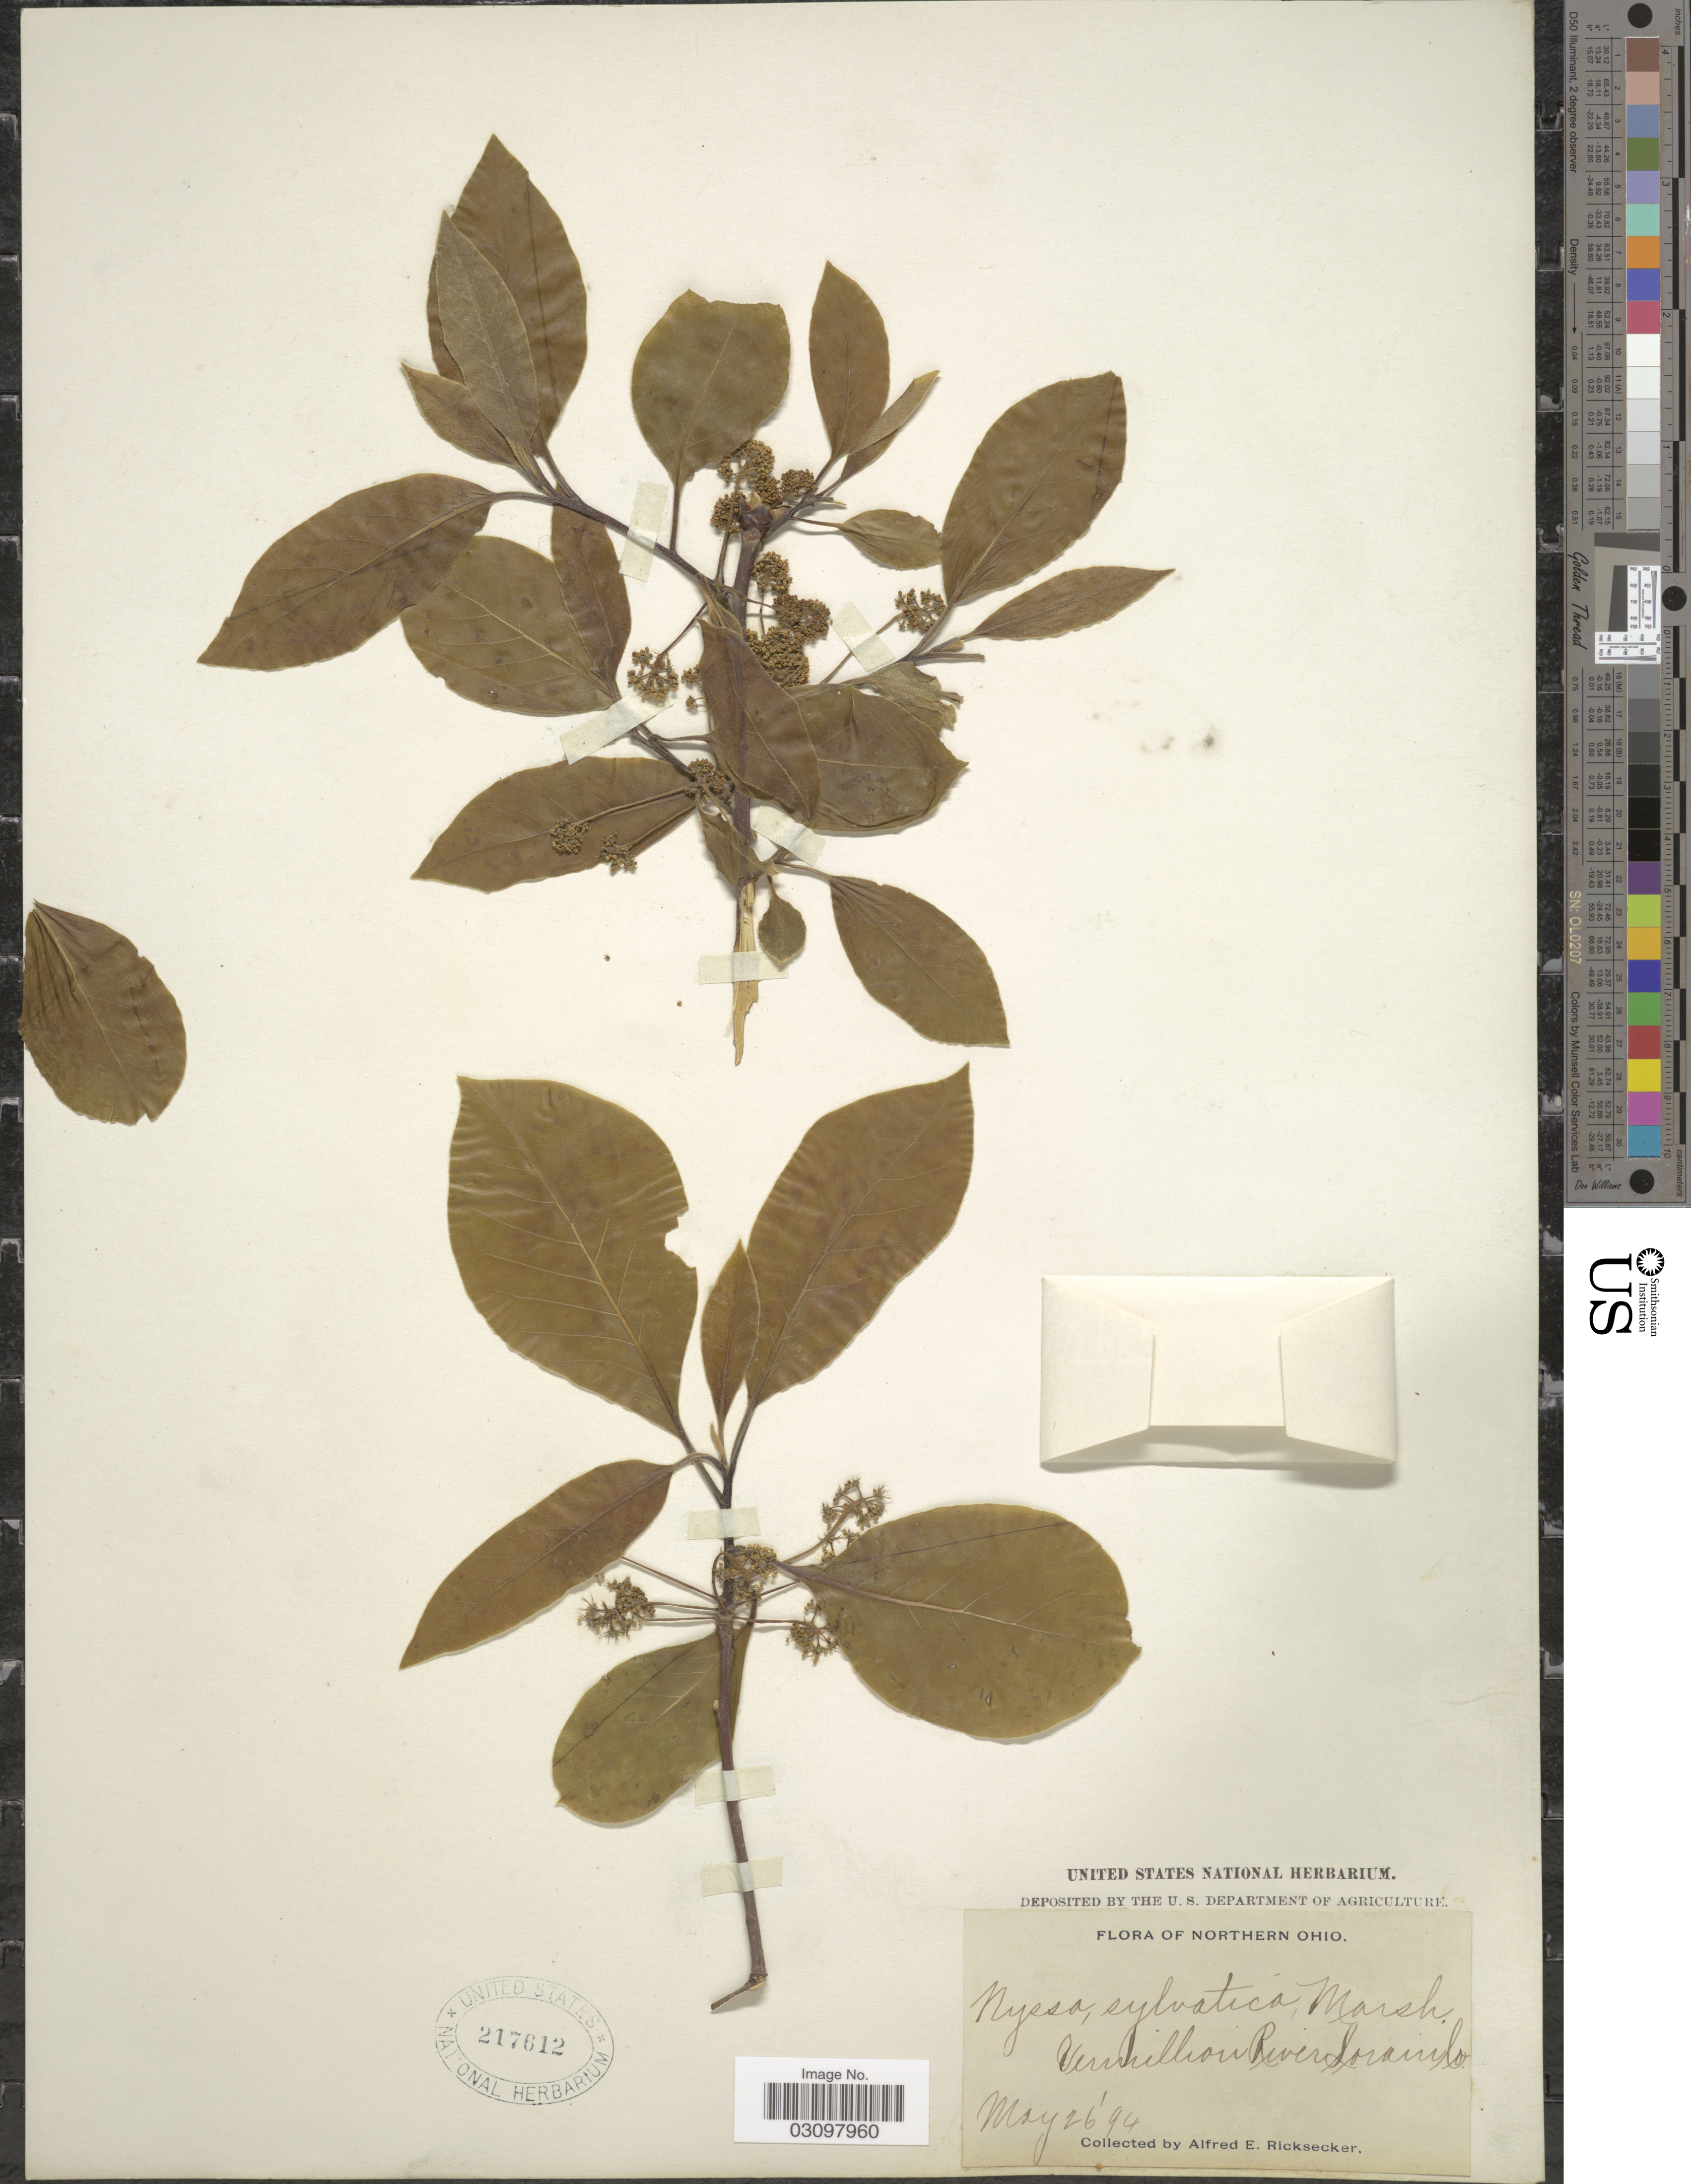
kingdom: Plantae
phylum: Tracheophyta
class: Magnoliopsida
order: Cornales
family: Nyssaceae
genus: Nyssa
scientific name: Nyssa sylvatica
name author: Marshall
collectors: A. E. Ricksecker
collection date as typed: Transcribed d/m/y: 26/5/94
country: United States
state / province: Ohio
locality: Northern Ohio. Vermillion River, Lorain Co.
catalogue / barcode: US 217612